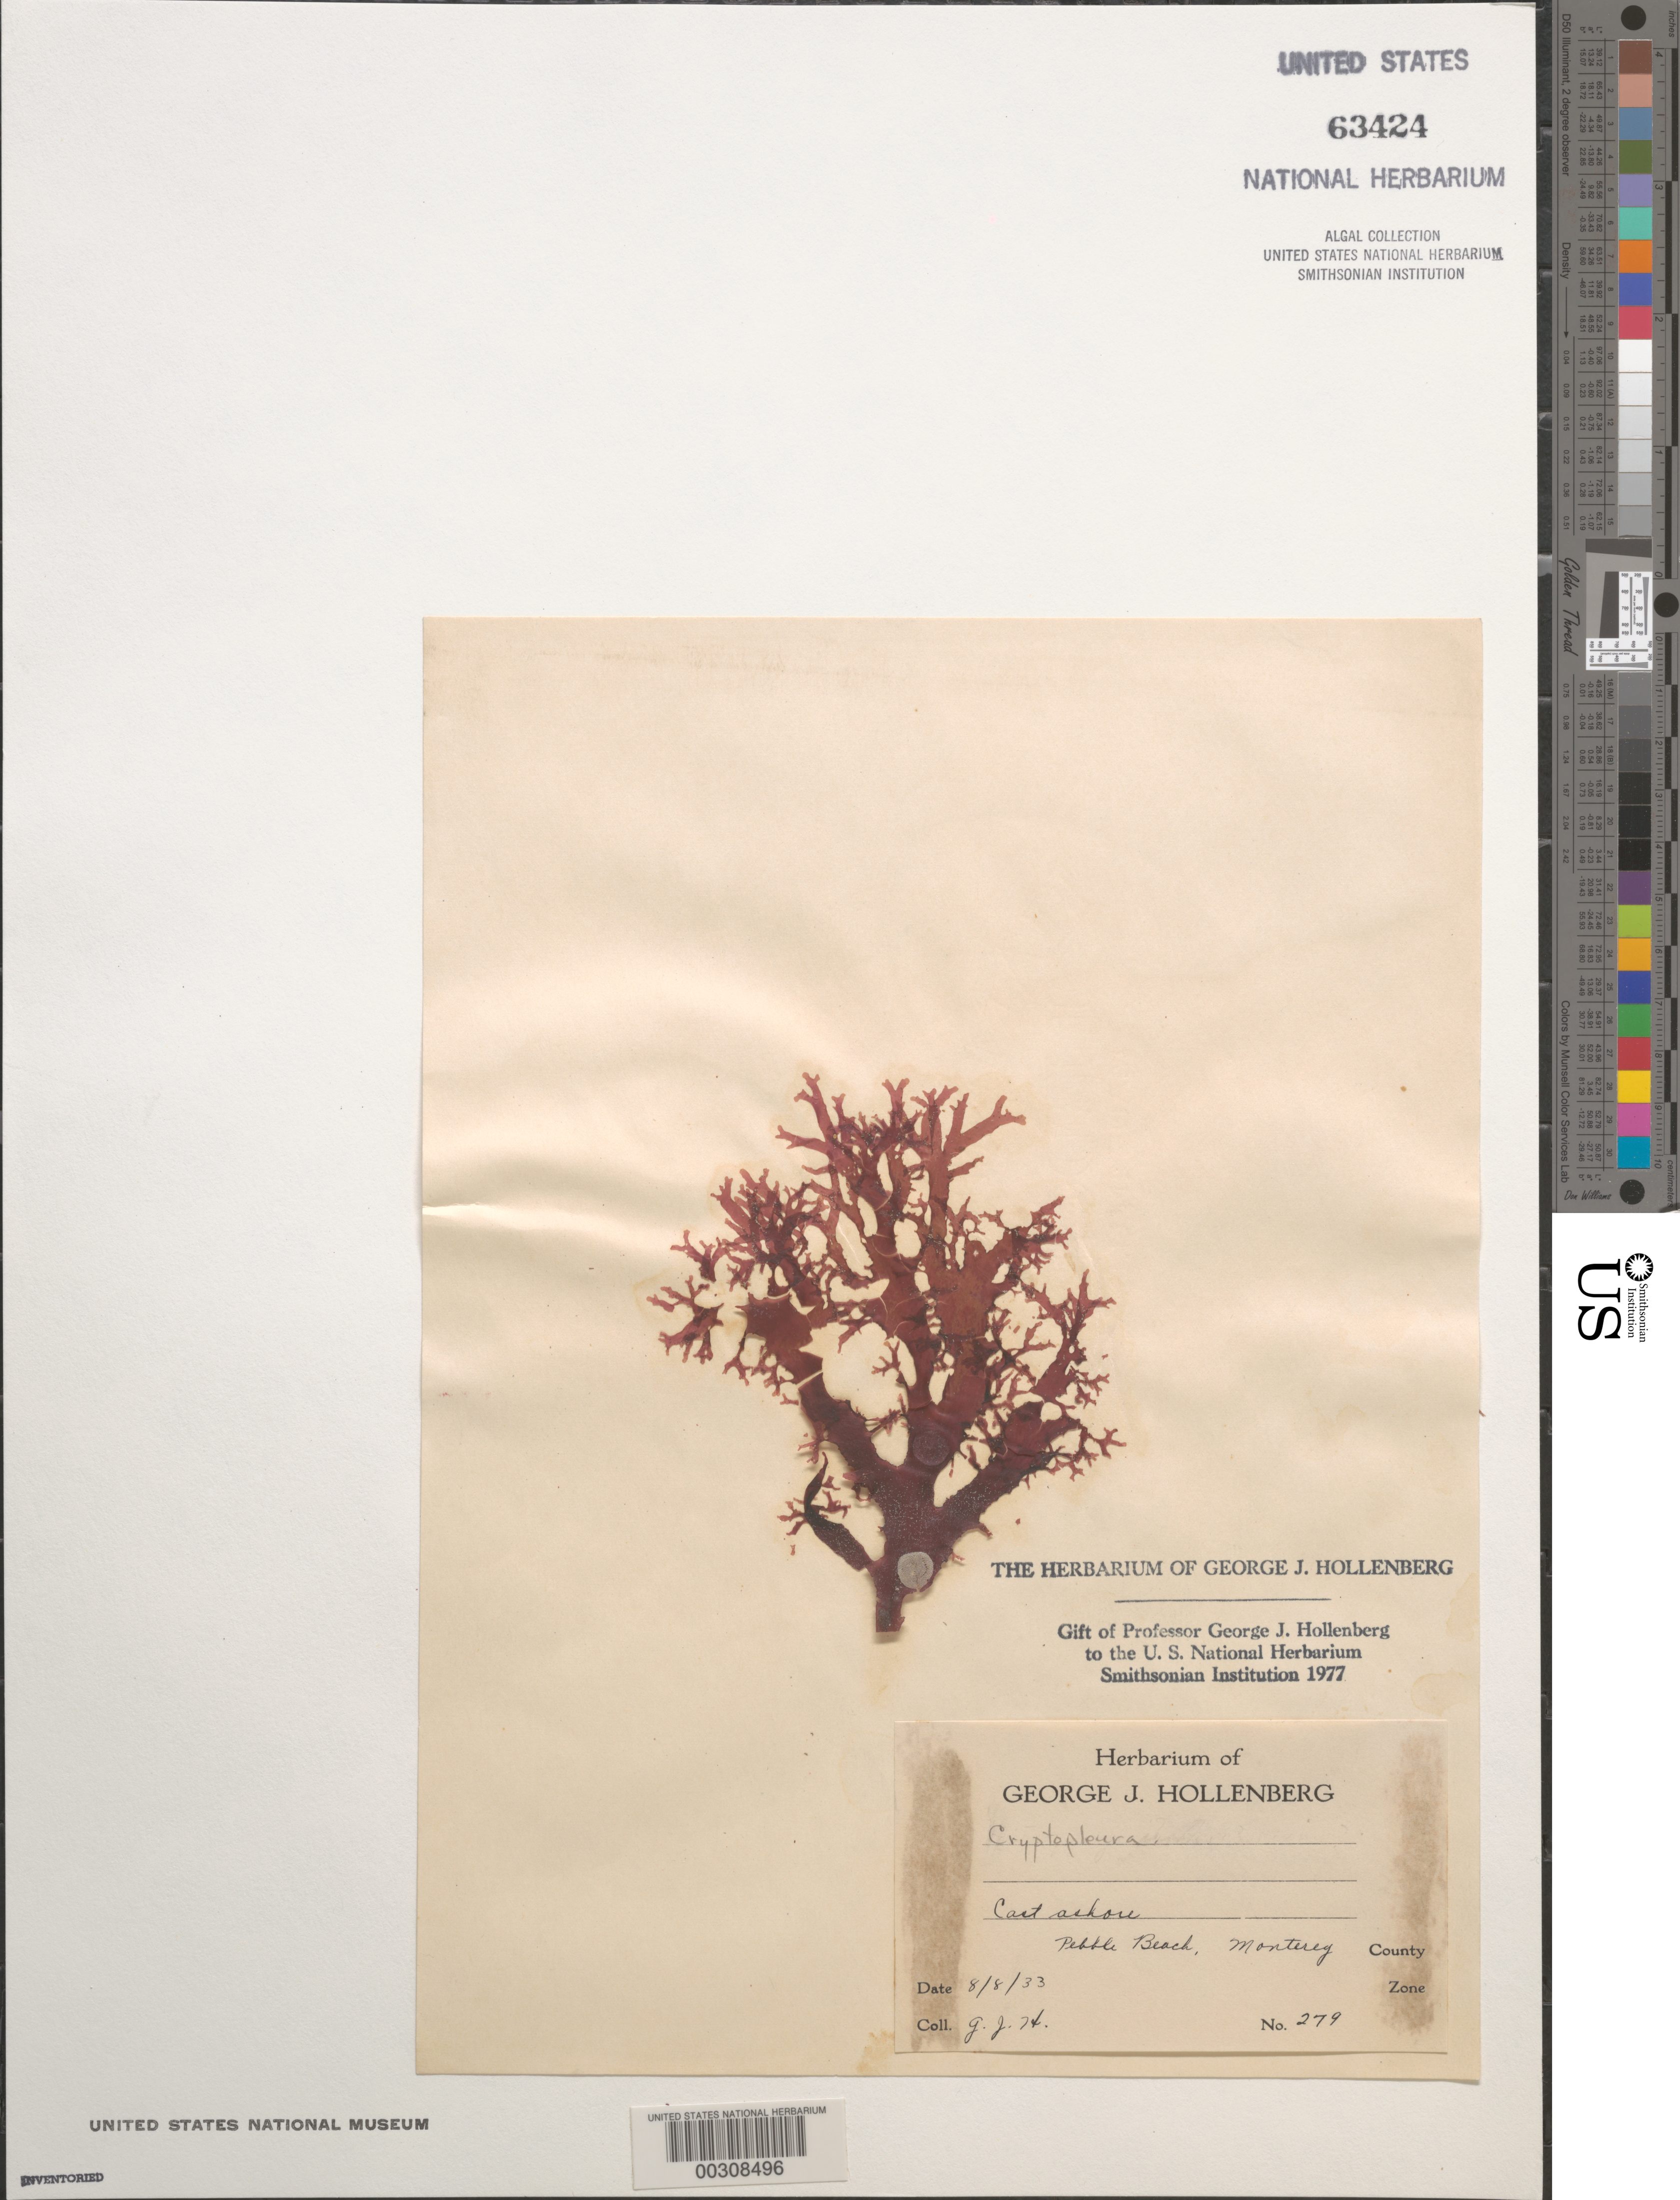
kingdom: Plantae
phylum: Rhodophyta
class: Florideophyceae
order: Ceramiales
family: Delesseriaceae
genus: Cryptopleura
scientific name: Cryptopleura sp.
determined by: Hollenberg, George J.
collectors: G. Hollenberg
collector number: GJH 279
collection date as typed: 08 Aug 1933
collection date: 1933-08-08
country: United States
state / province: California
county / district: Monterey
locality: Pebble Beach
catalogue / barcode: US 63424